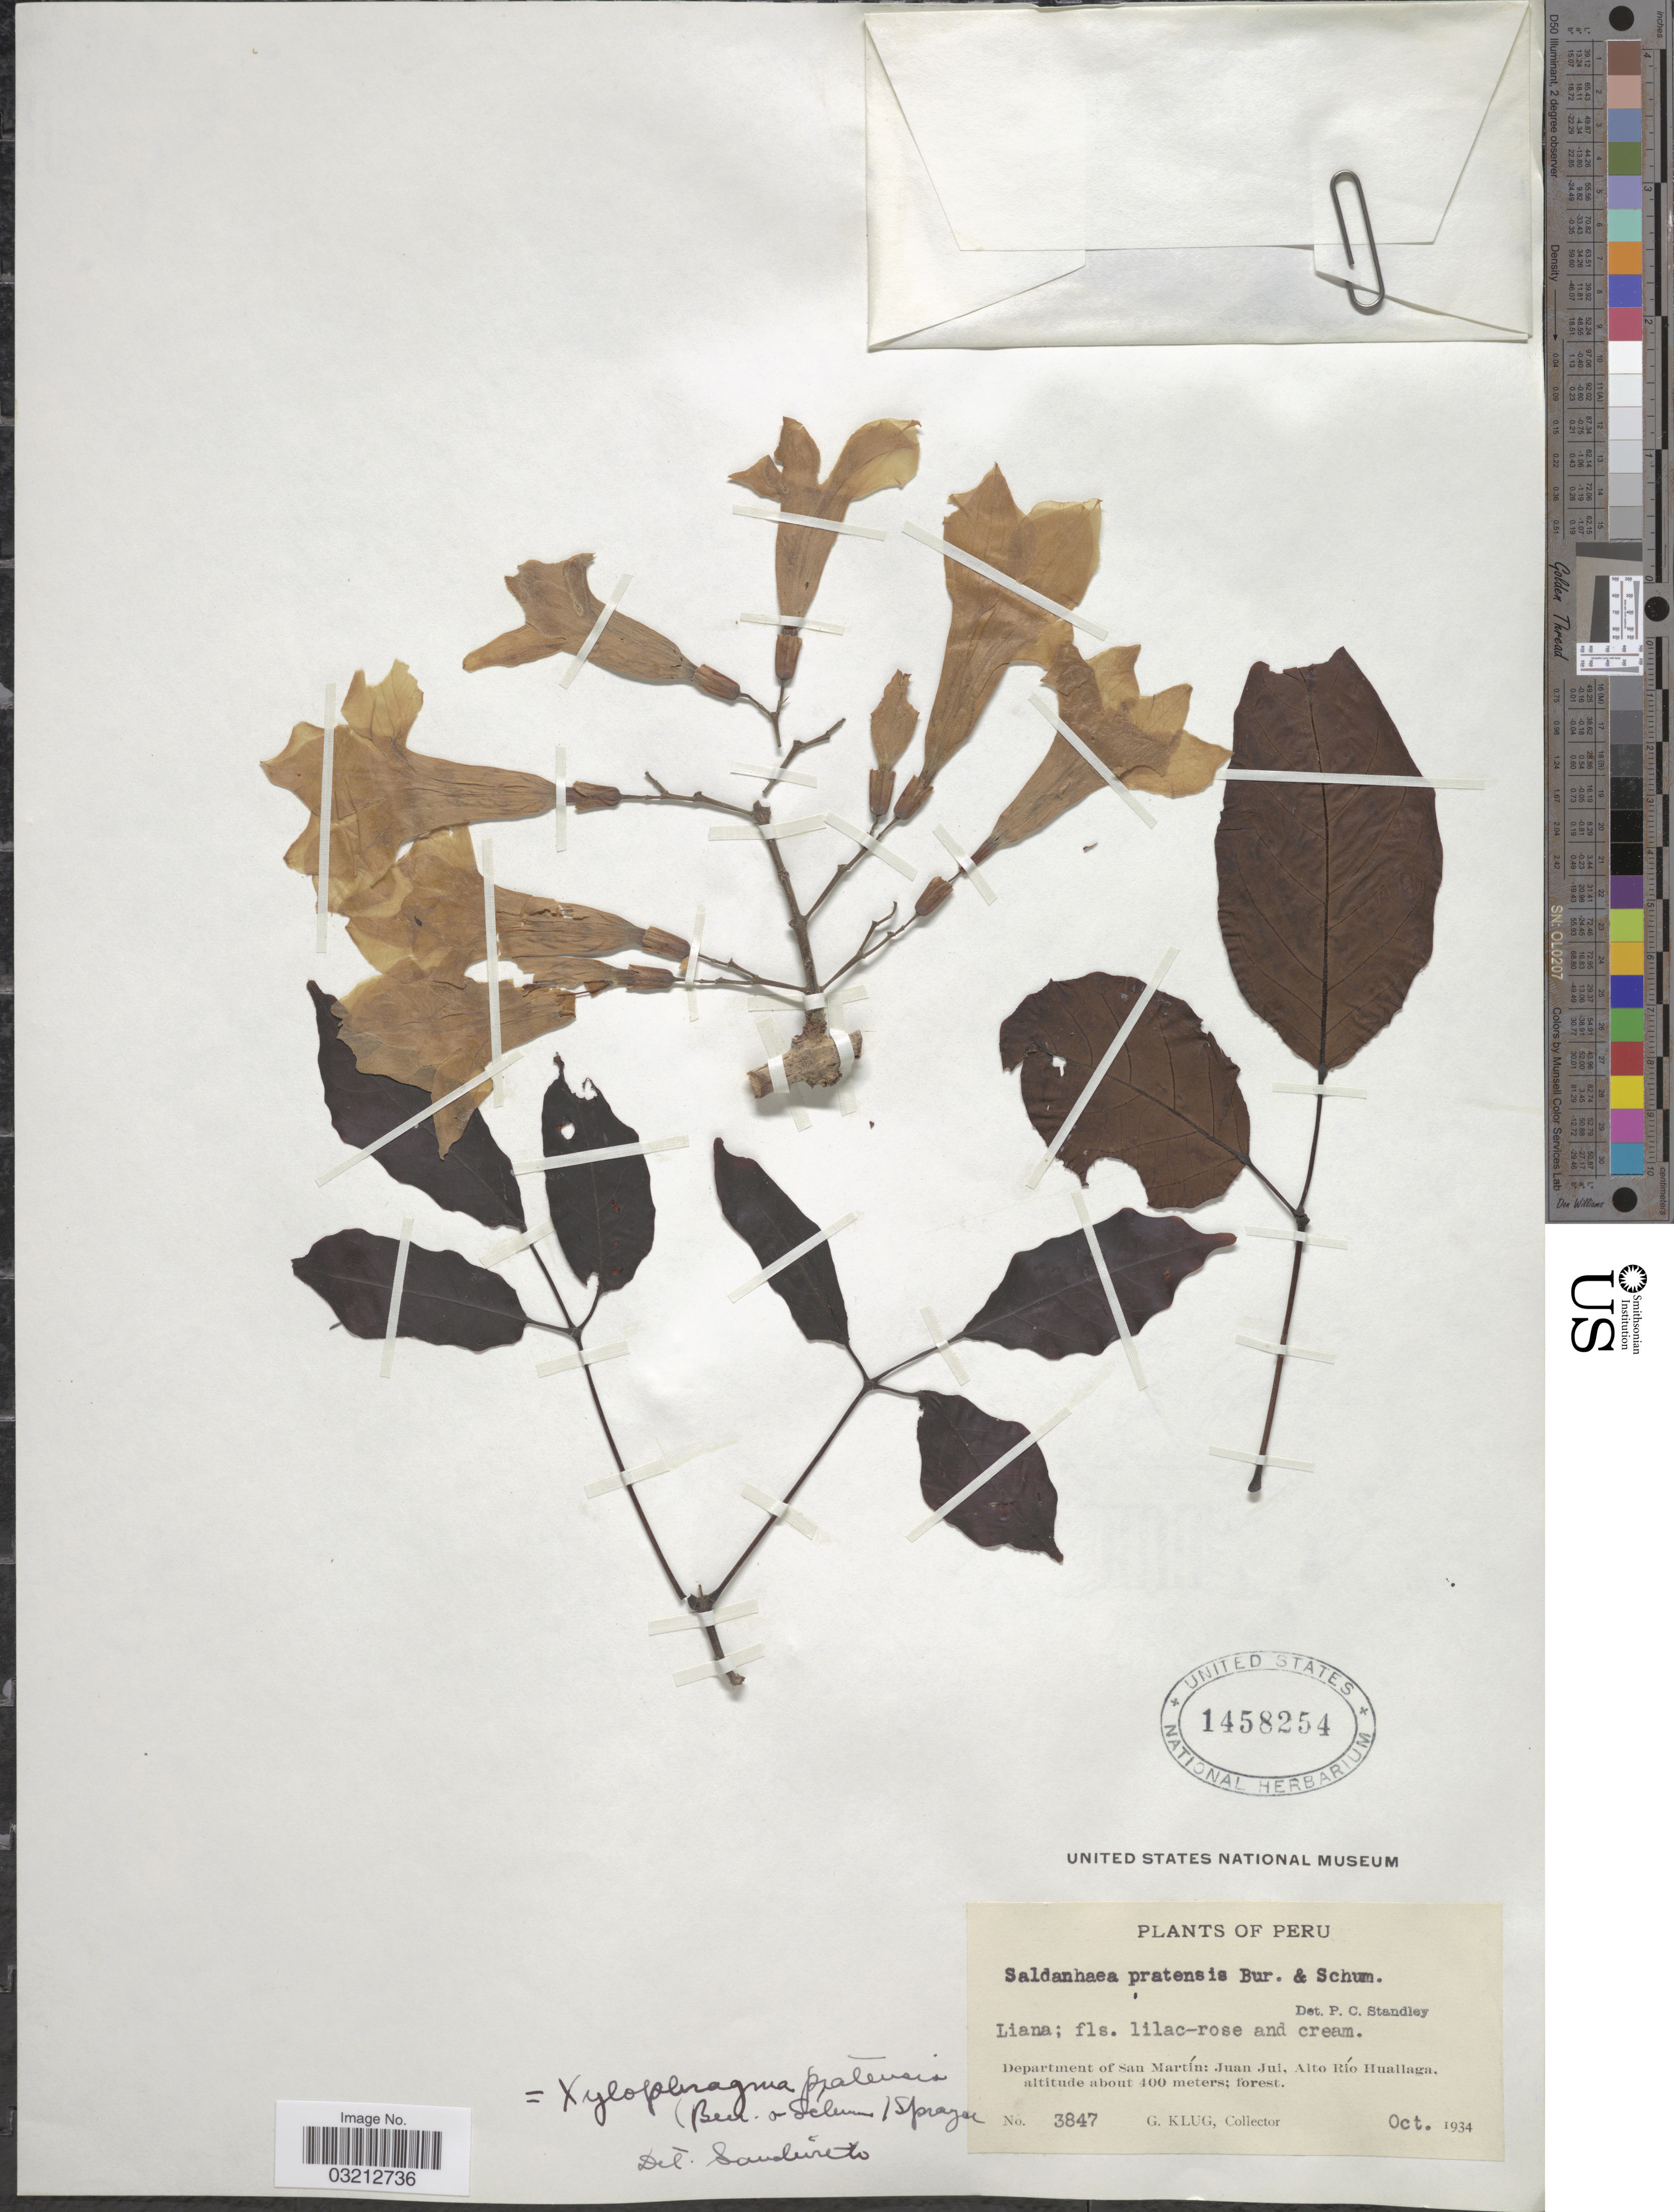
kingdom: Plantae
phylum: Tracheophyta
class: Magnoliopsida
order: Lamiales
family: Bignoniaceae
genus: Xylophragma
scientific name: Xylophragma pratense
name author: (Bureau & K. Schum.) Sprague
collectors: C. Klug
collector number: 3847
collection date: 1934-10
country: Peru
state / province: San Martín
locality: Department of San Martín: Juan Jui, Alto Huallaga.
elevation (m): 400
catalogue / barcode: US 1458254